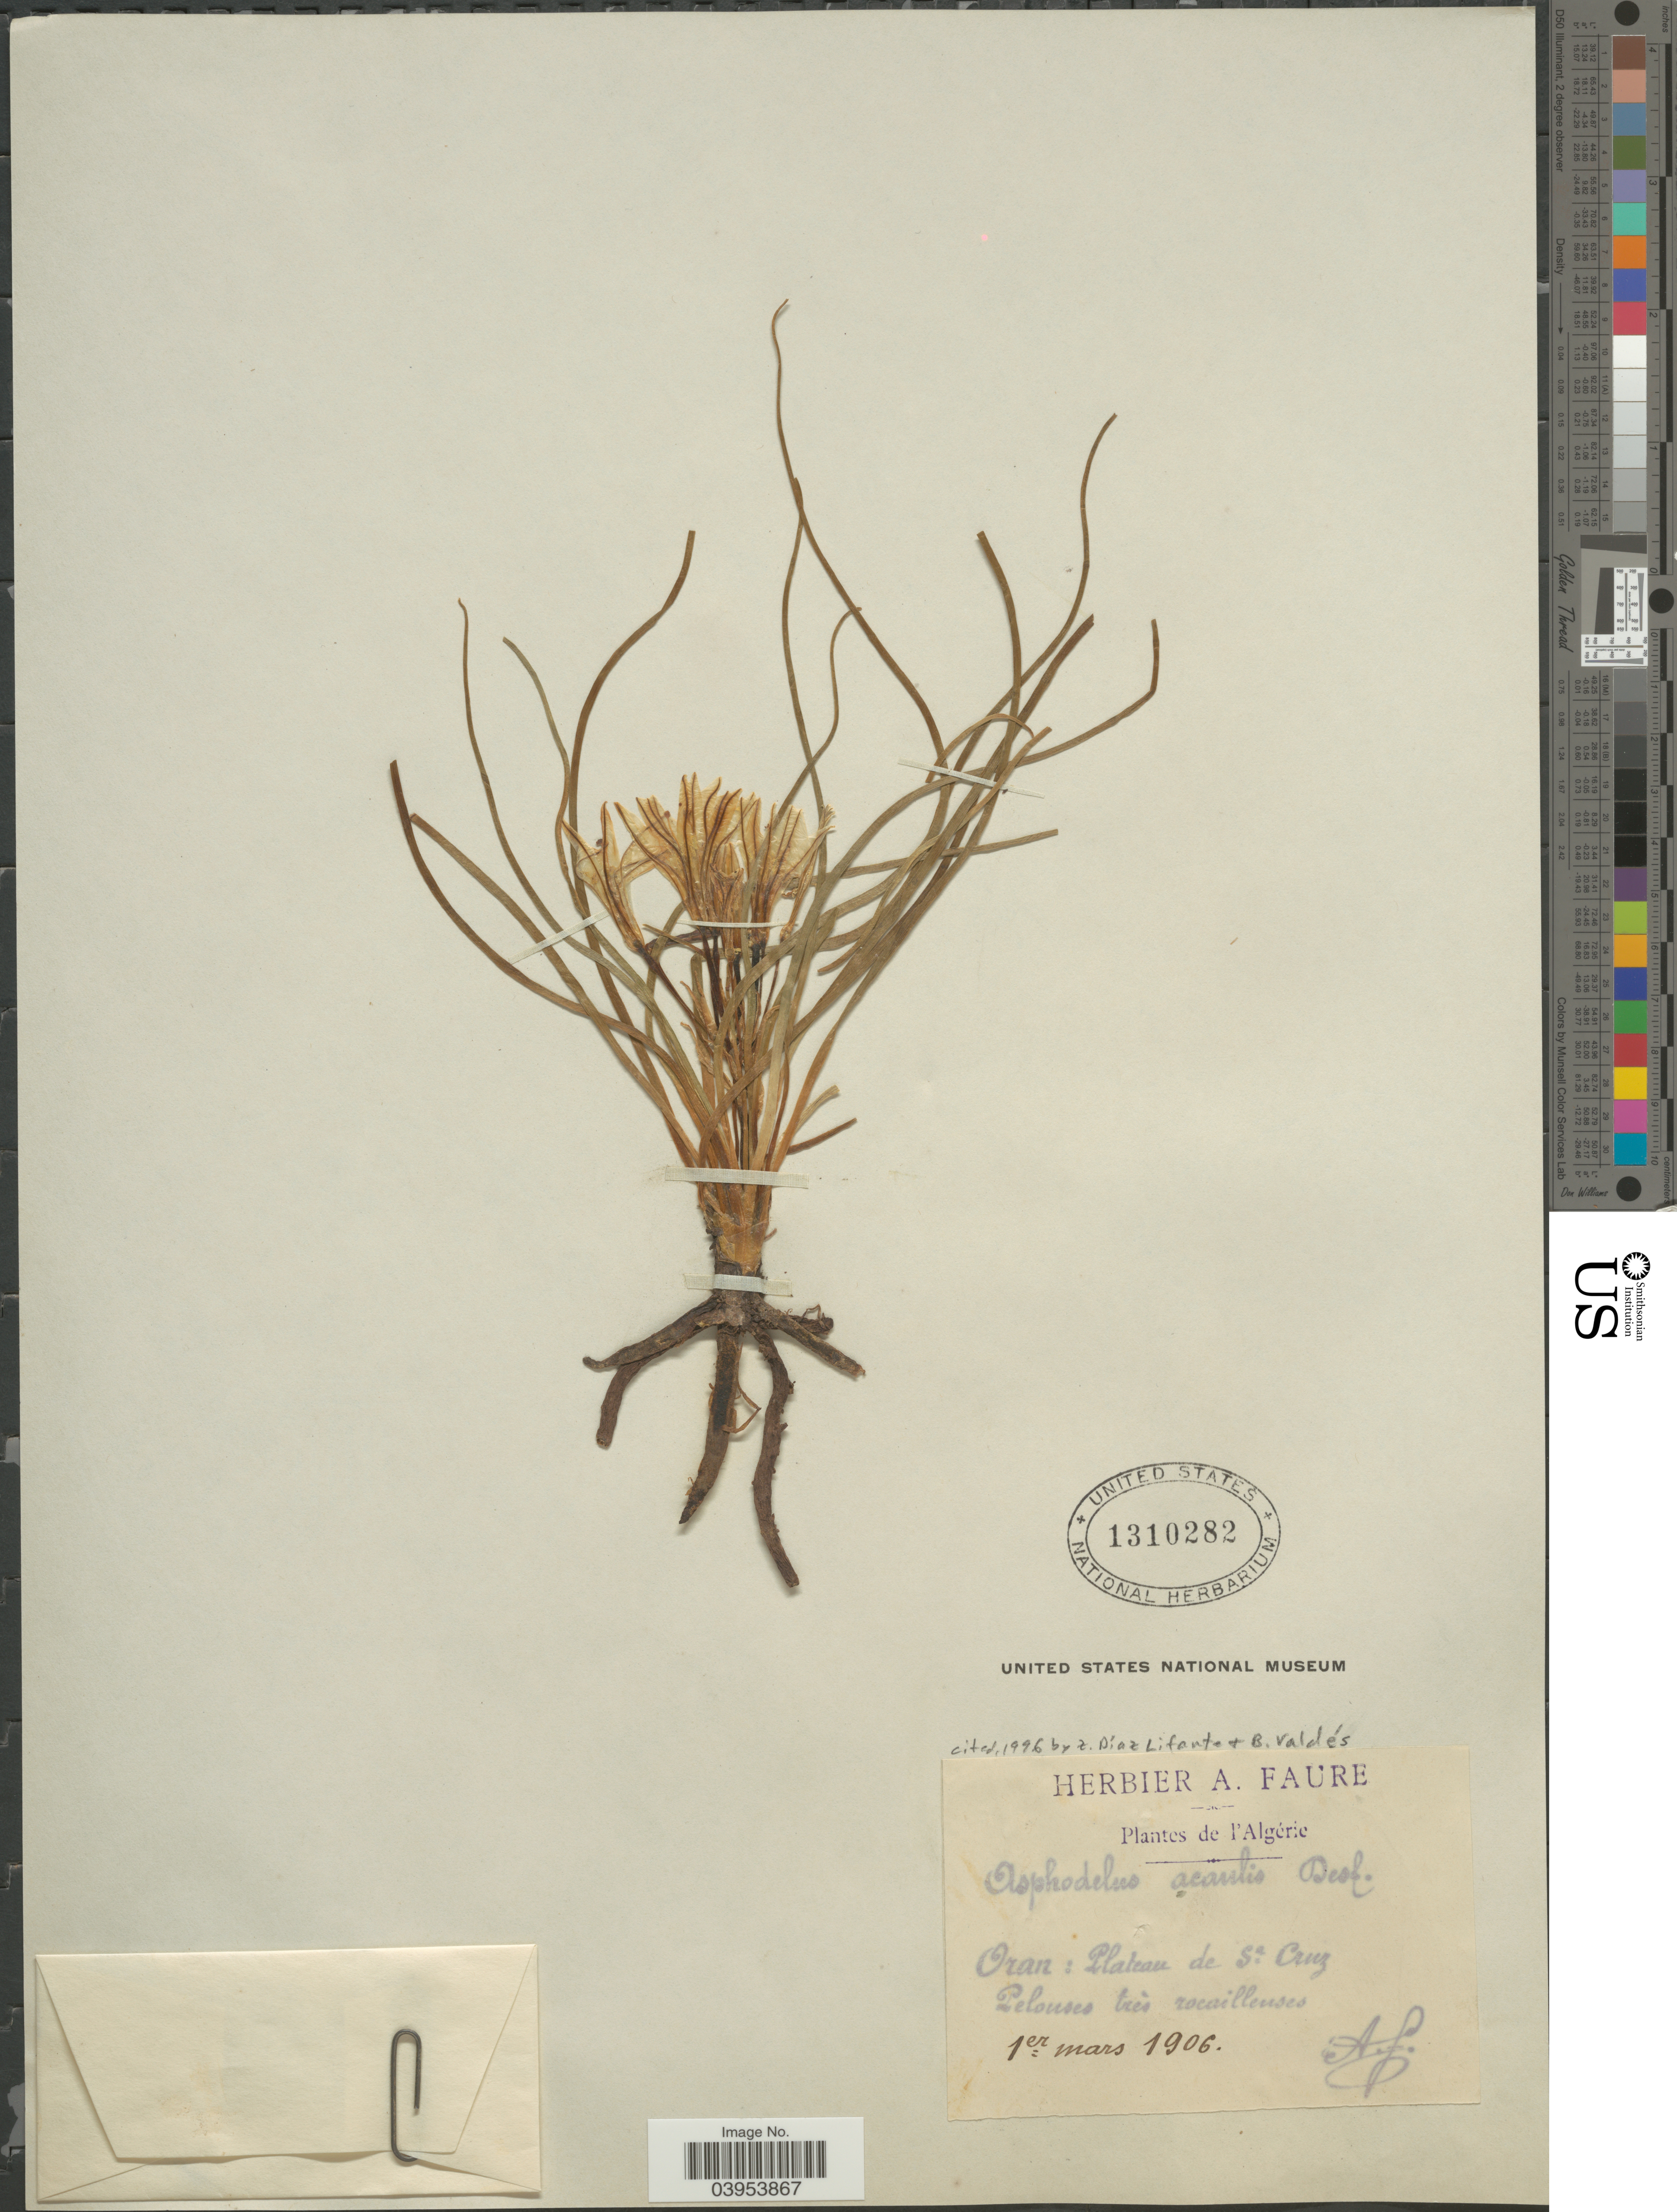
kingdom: Plantae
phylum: Tracheophyta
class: Liliopsida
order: Asparagales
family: Asphodelaceae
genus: Asphodelus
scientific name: Asphodelus acaulis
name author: Desf.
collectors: A. Faure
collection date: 1906-03-01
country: Algeria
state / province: Oran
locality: Plateau de Sa. Cruz.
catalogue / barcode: US 1310282